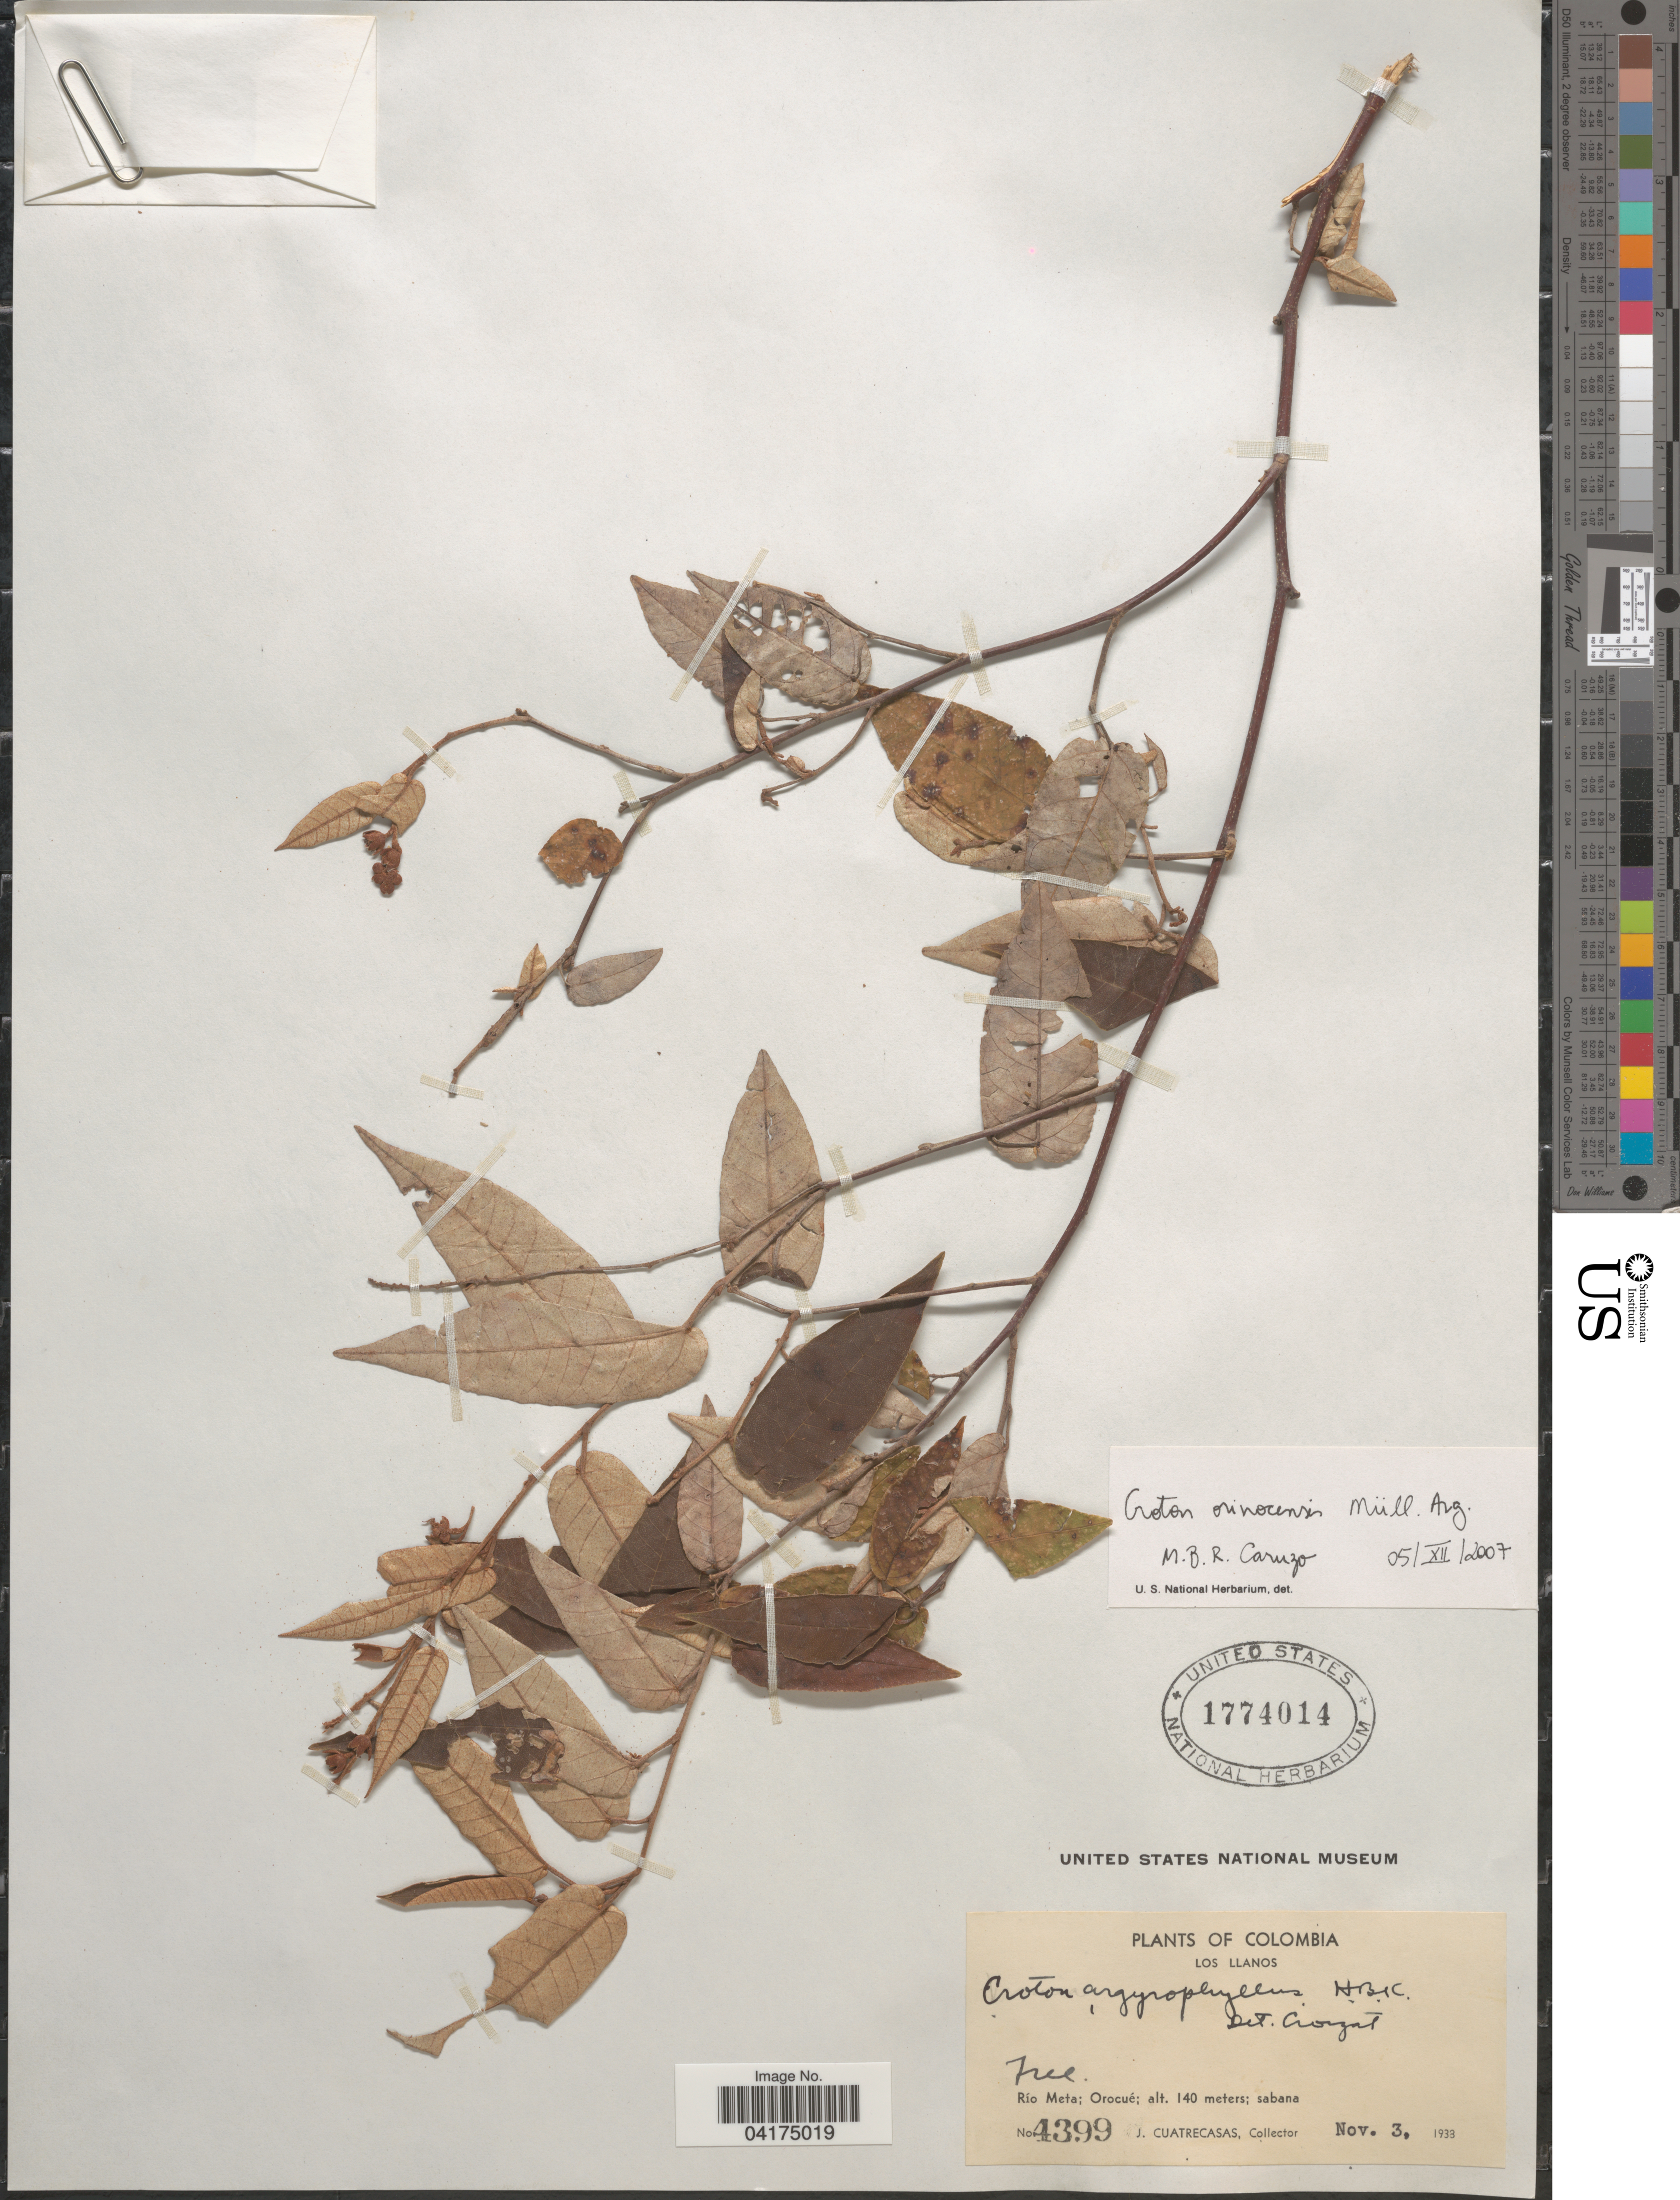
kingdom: Plantae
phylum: Tracheophyta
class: Magnoliopsida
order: Malpighiales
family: Euphorbiaceae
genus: Croton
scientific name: Croton orinocensis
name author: Müll. Arg.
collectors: J. Cuatrecasas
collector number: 4399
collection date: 1938-11-03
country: Colombia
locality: Los Llanos. Río Meta; Orocué.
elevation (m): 140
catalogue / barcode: US 1774014